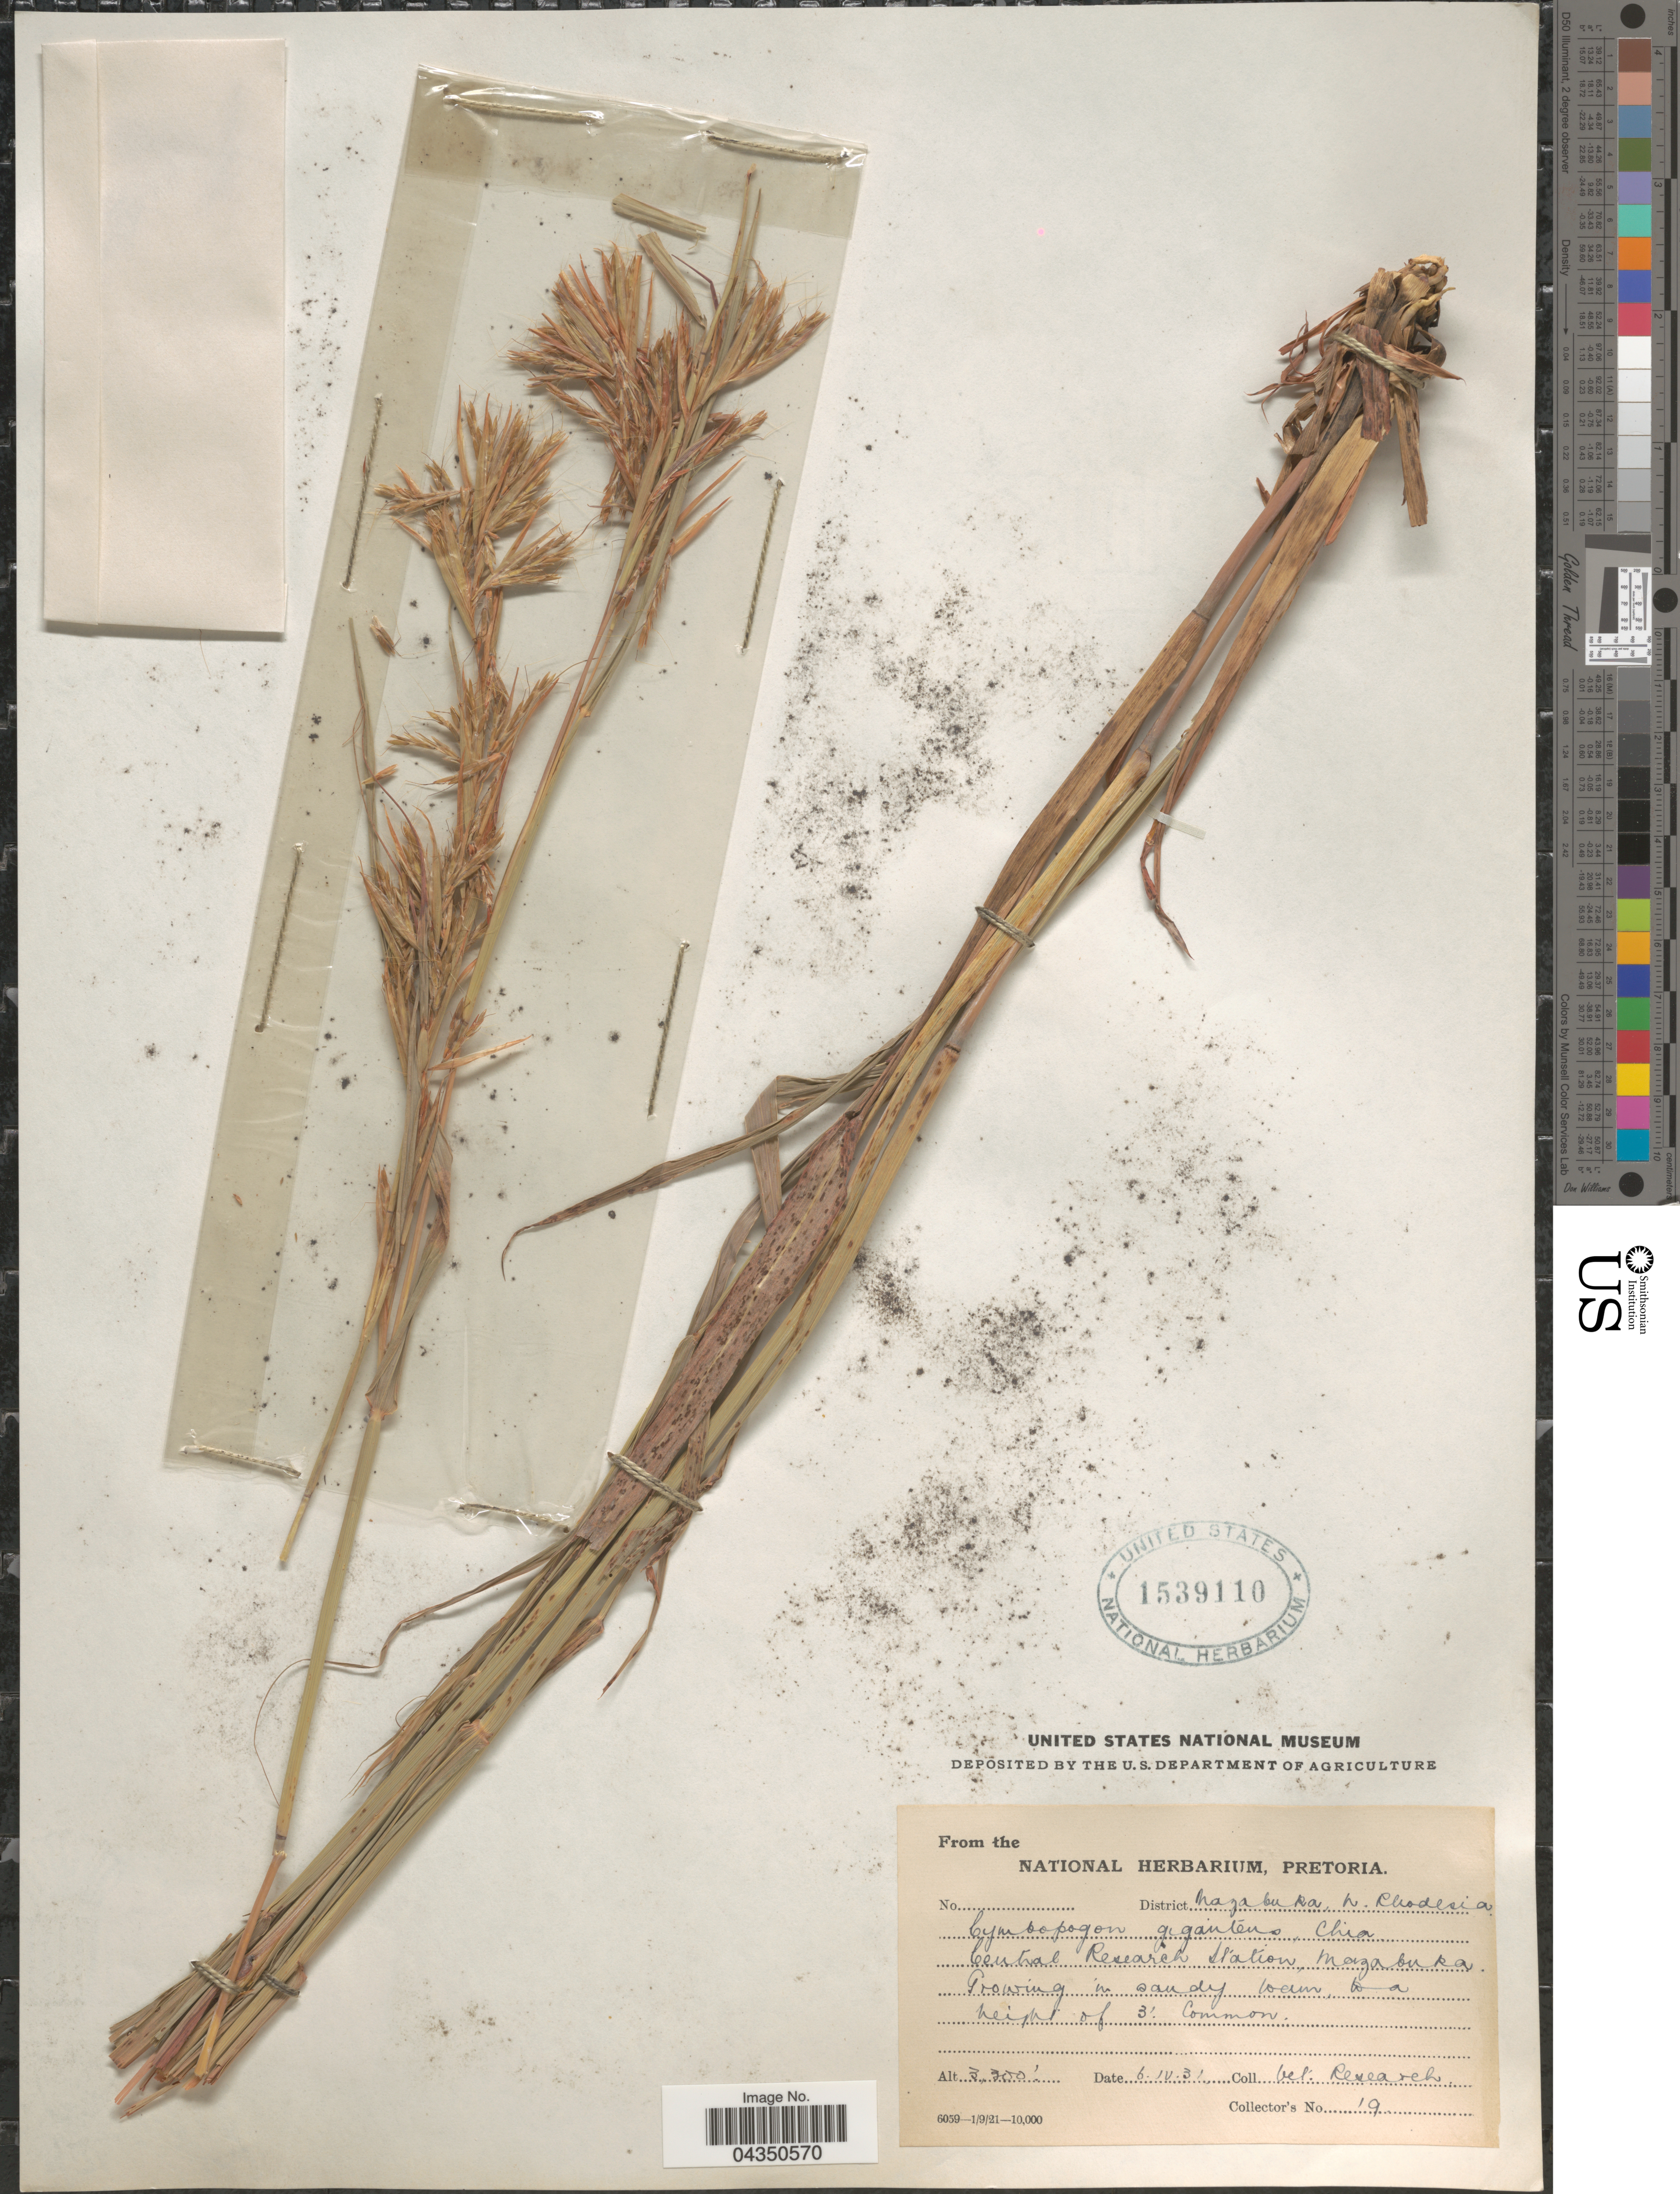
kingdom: Plantae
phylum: Tracheophyta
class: Liliopsida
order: Poales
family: Poaceae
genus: Cymbopogon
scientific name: Cymbopogon giganteus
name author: Chiov.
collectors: Vet. Research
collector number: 19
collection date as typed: Transcribed d/m/y: 6/4/31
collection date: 1931-04-06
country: Zambia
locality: District Mazabuka, N. Rhodesia. Central Research Station, Mazabuka.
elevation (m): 1006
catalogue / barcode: US 1539110